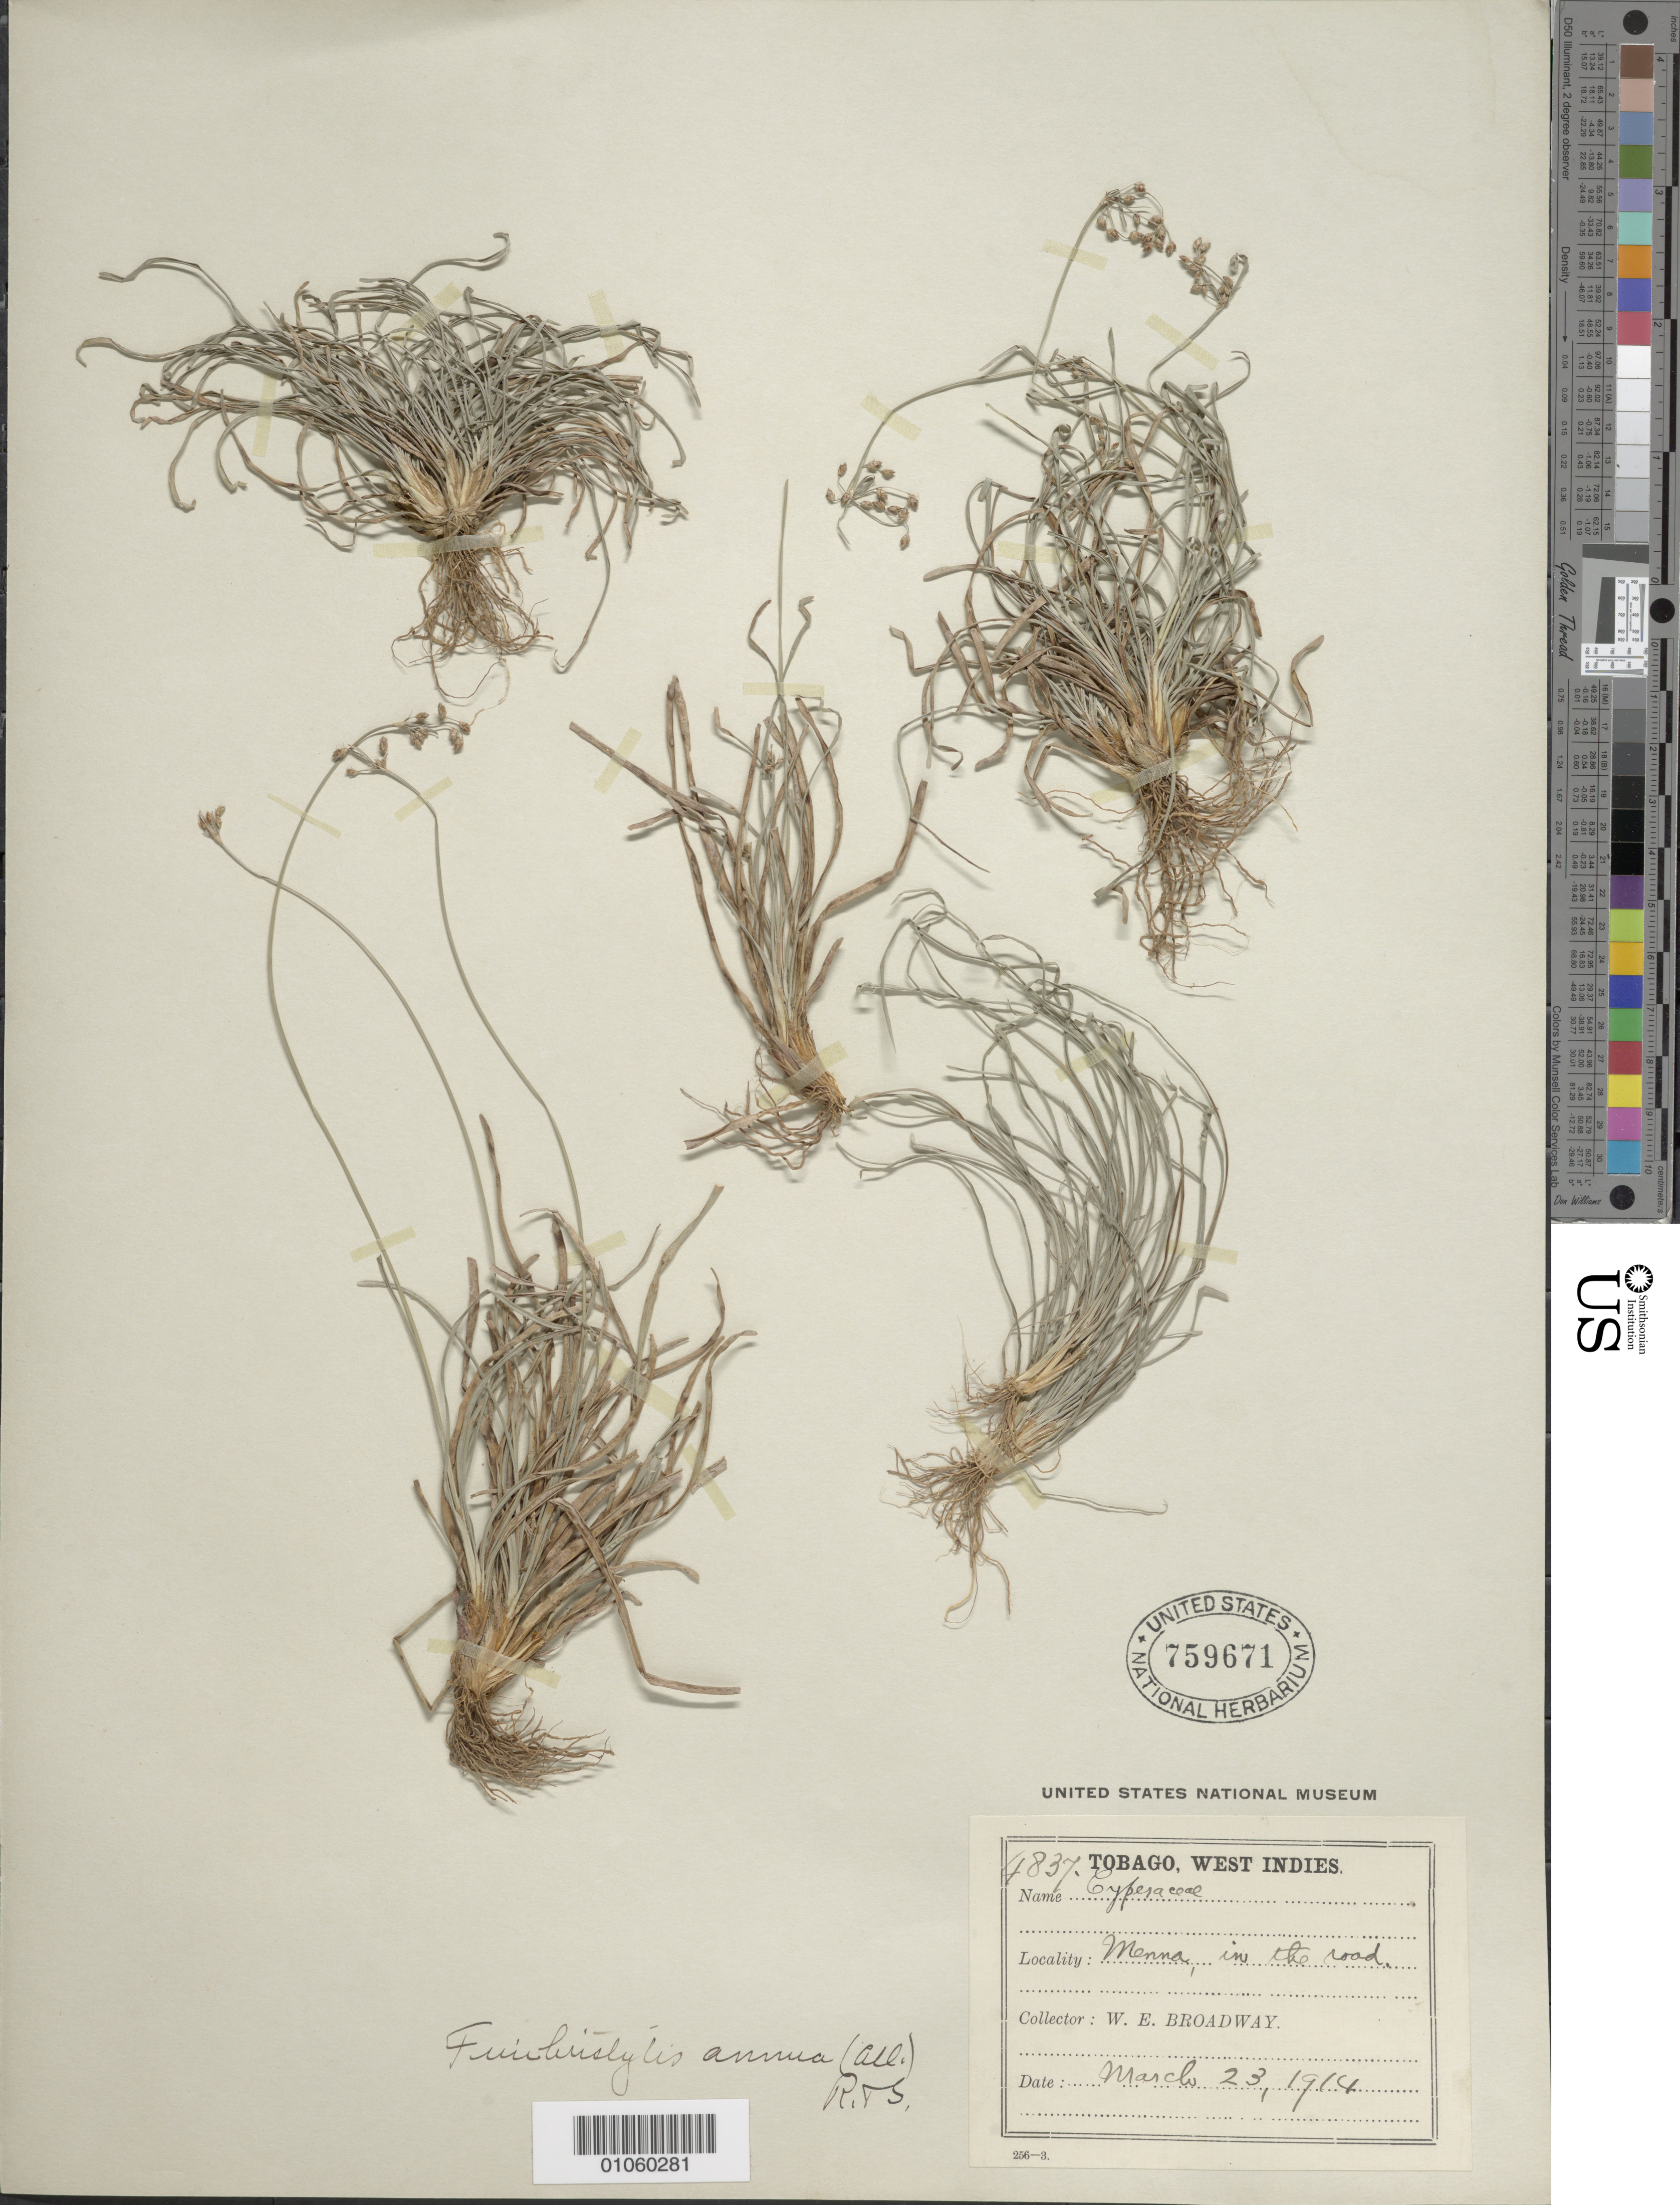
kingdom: Plantae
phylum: Tracheophyta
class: Liliopsida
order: Poales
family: Cyperaceae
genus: Fimbristylis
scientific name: Fimbristylis annua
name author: (All.) Roem. & Schult.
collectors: W. E. Broadway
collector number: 4837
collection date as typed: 23 Mar 1914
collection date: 1914-03-23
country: Trinidad and Tobago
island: Tobago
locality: Menna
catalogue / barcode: US 759671